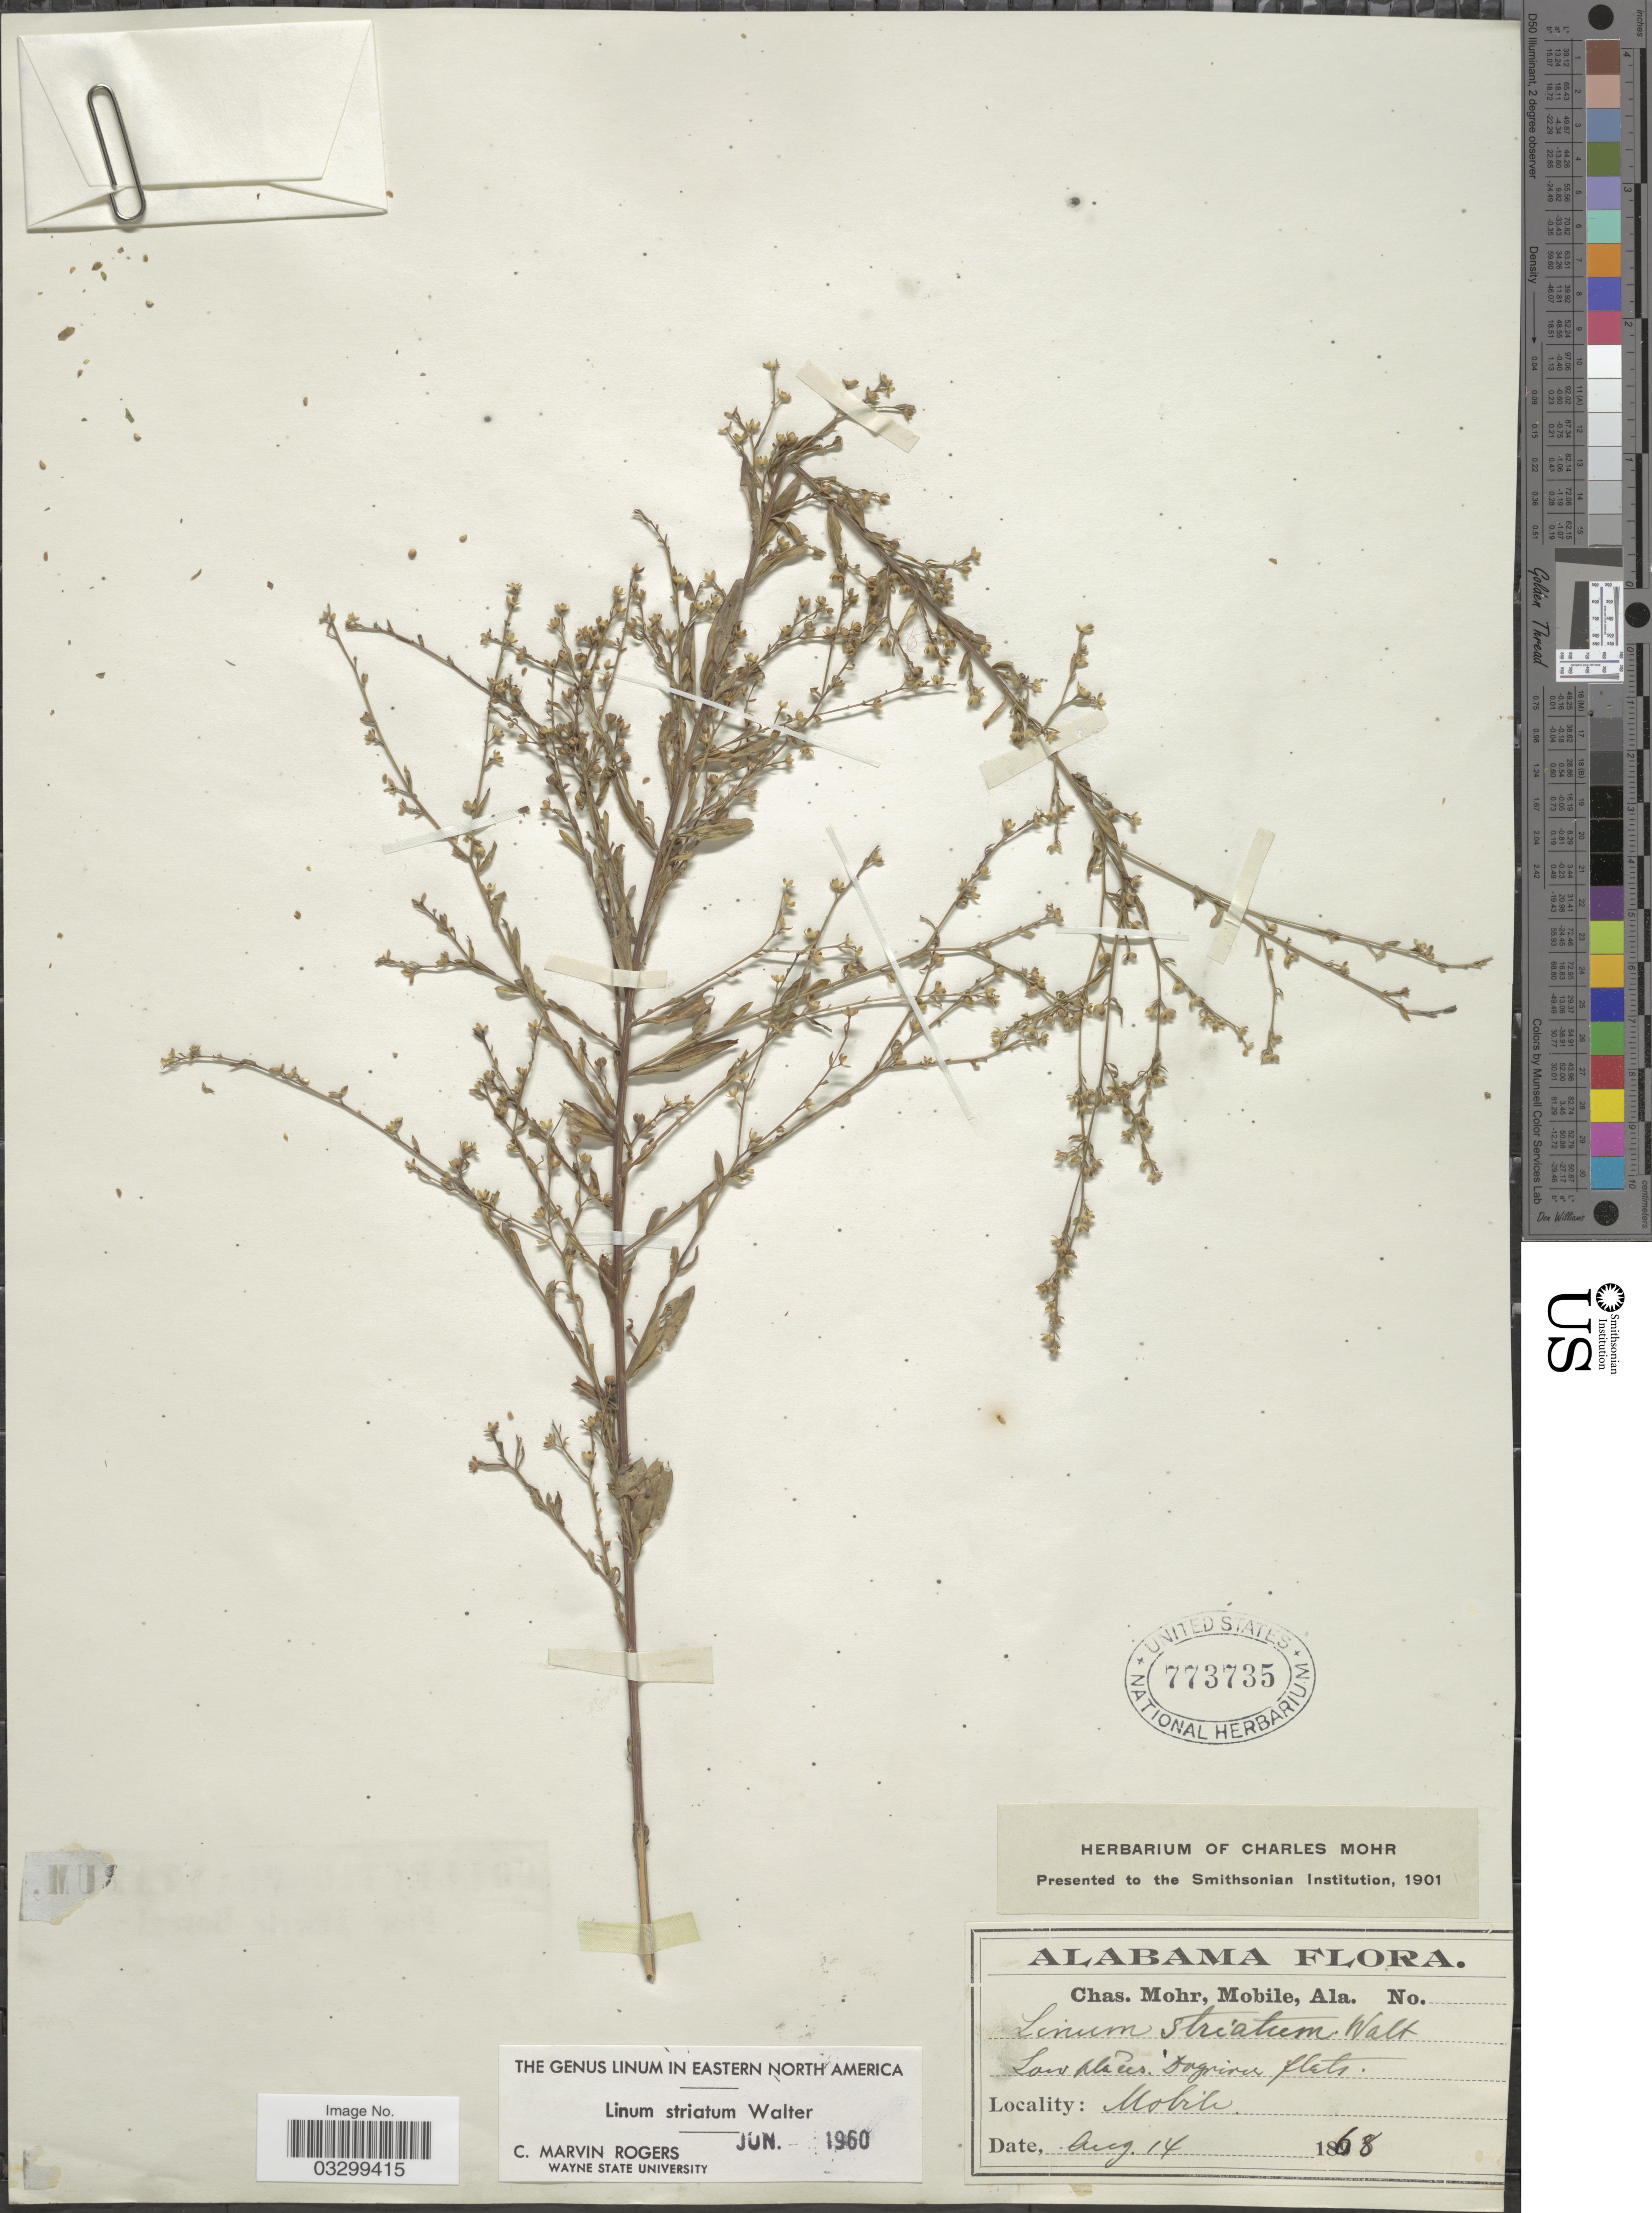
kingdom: Plantae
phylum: Tracheophyta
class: Magnoliopsida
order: Malpighiales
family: Linaceae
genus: Linum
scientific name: Linum striatum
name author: Walter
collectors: Mohr, C. T. (herbarium)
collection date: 1868-08-14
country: United States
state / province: Alabama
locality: Mobile.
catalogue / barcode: US 773735